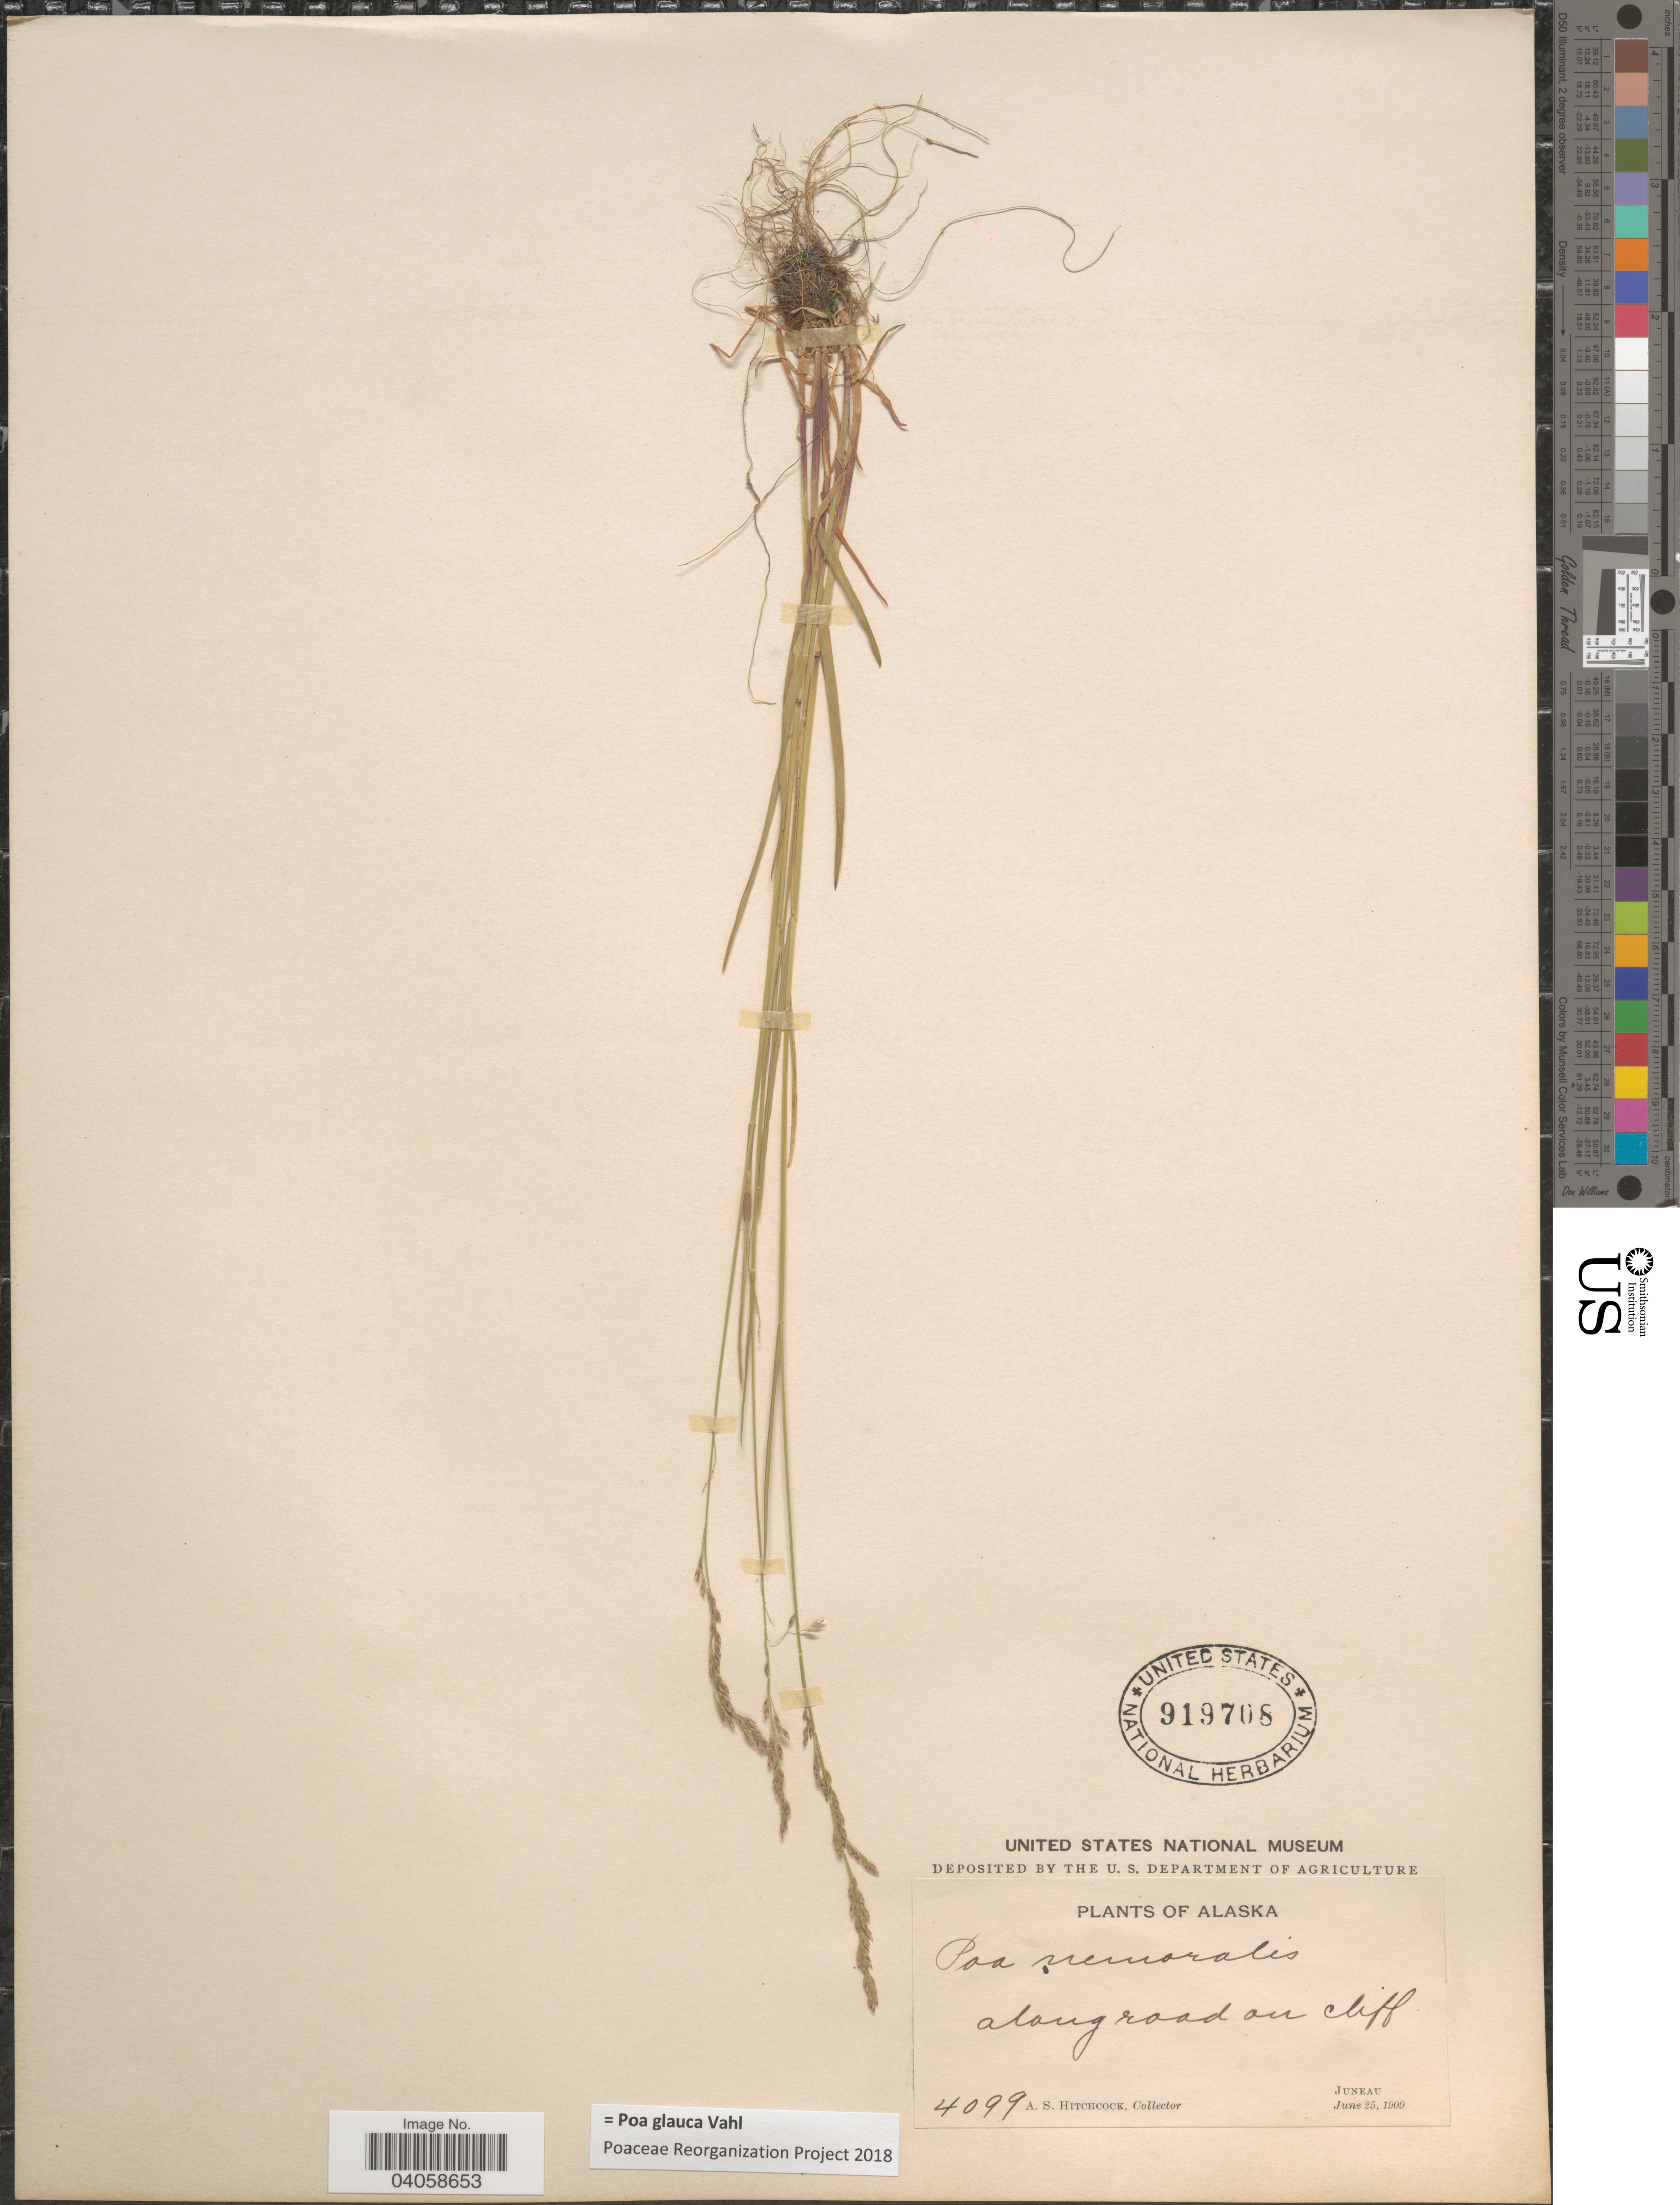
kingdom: Plantae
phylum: Tracheophyta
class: Liliopsida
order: Poales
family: Poaceae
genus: Poa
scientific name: Poa glauca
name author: Vahl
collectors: A. S. Hitchcock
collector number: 4099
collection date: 1909-06-25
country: United States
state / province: Alaska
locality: Along road on cliff. Juneau.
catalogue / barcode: US 919708